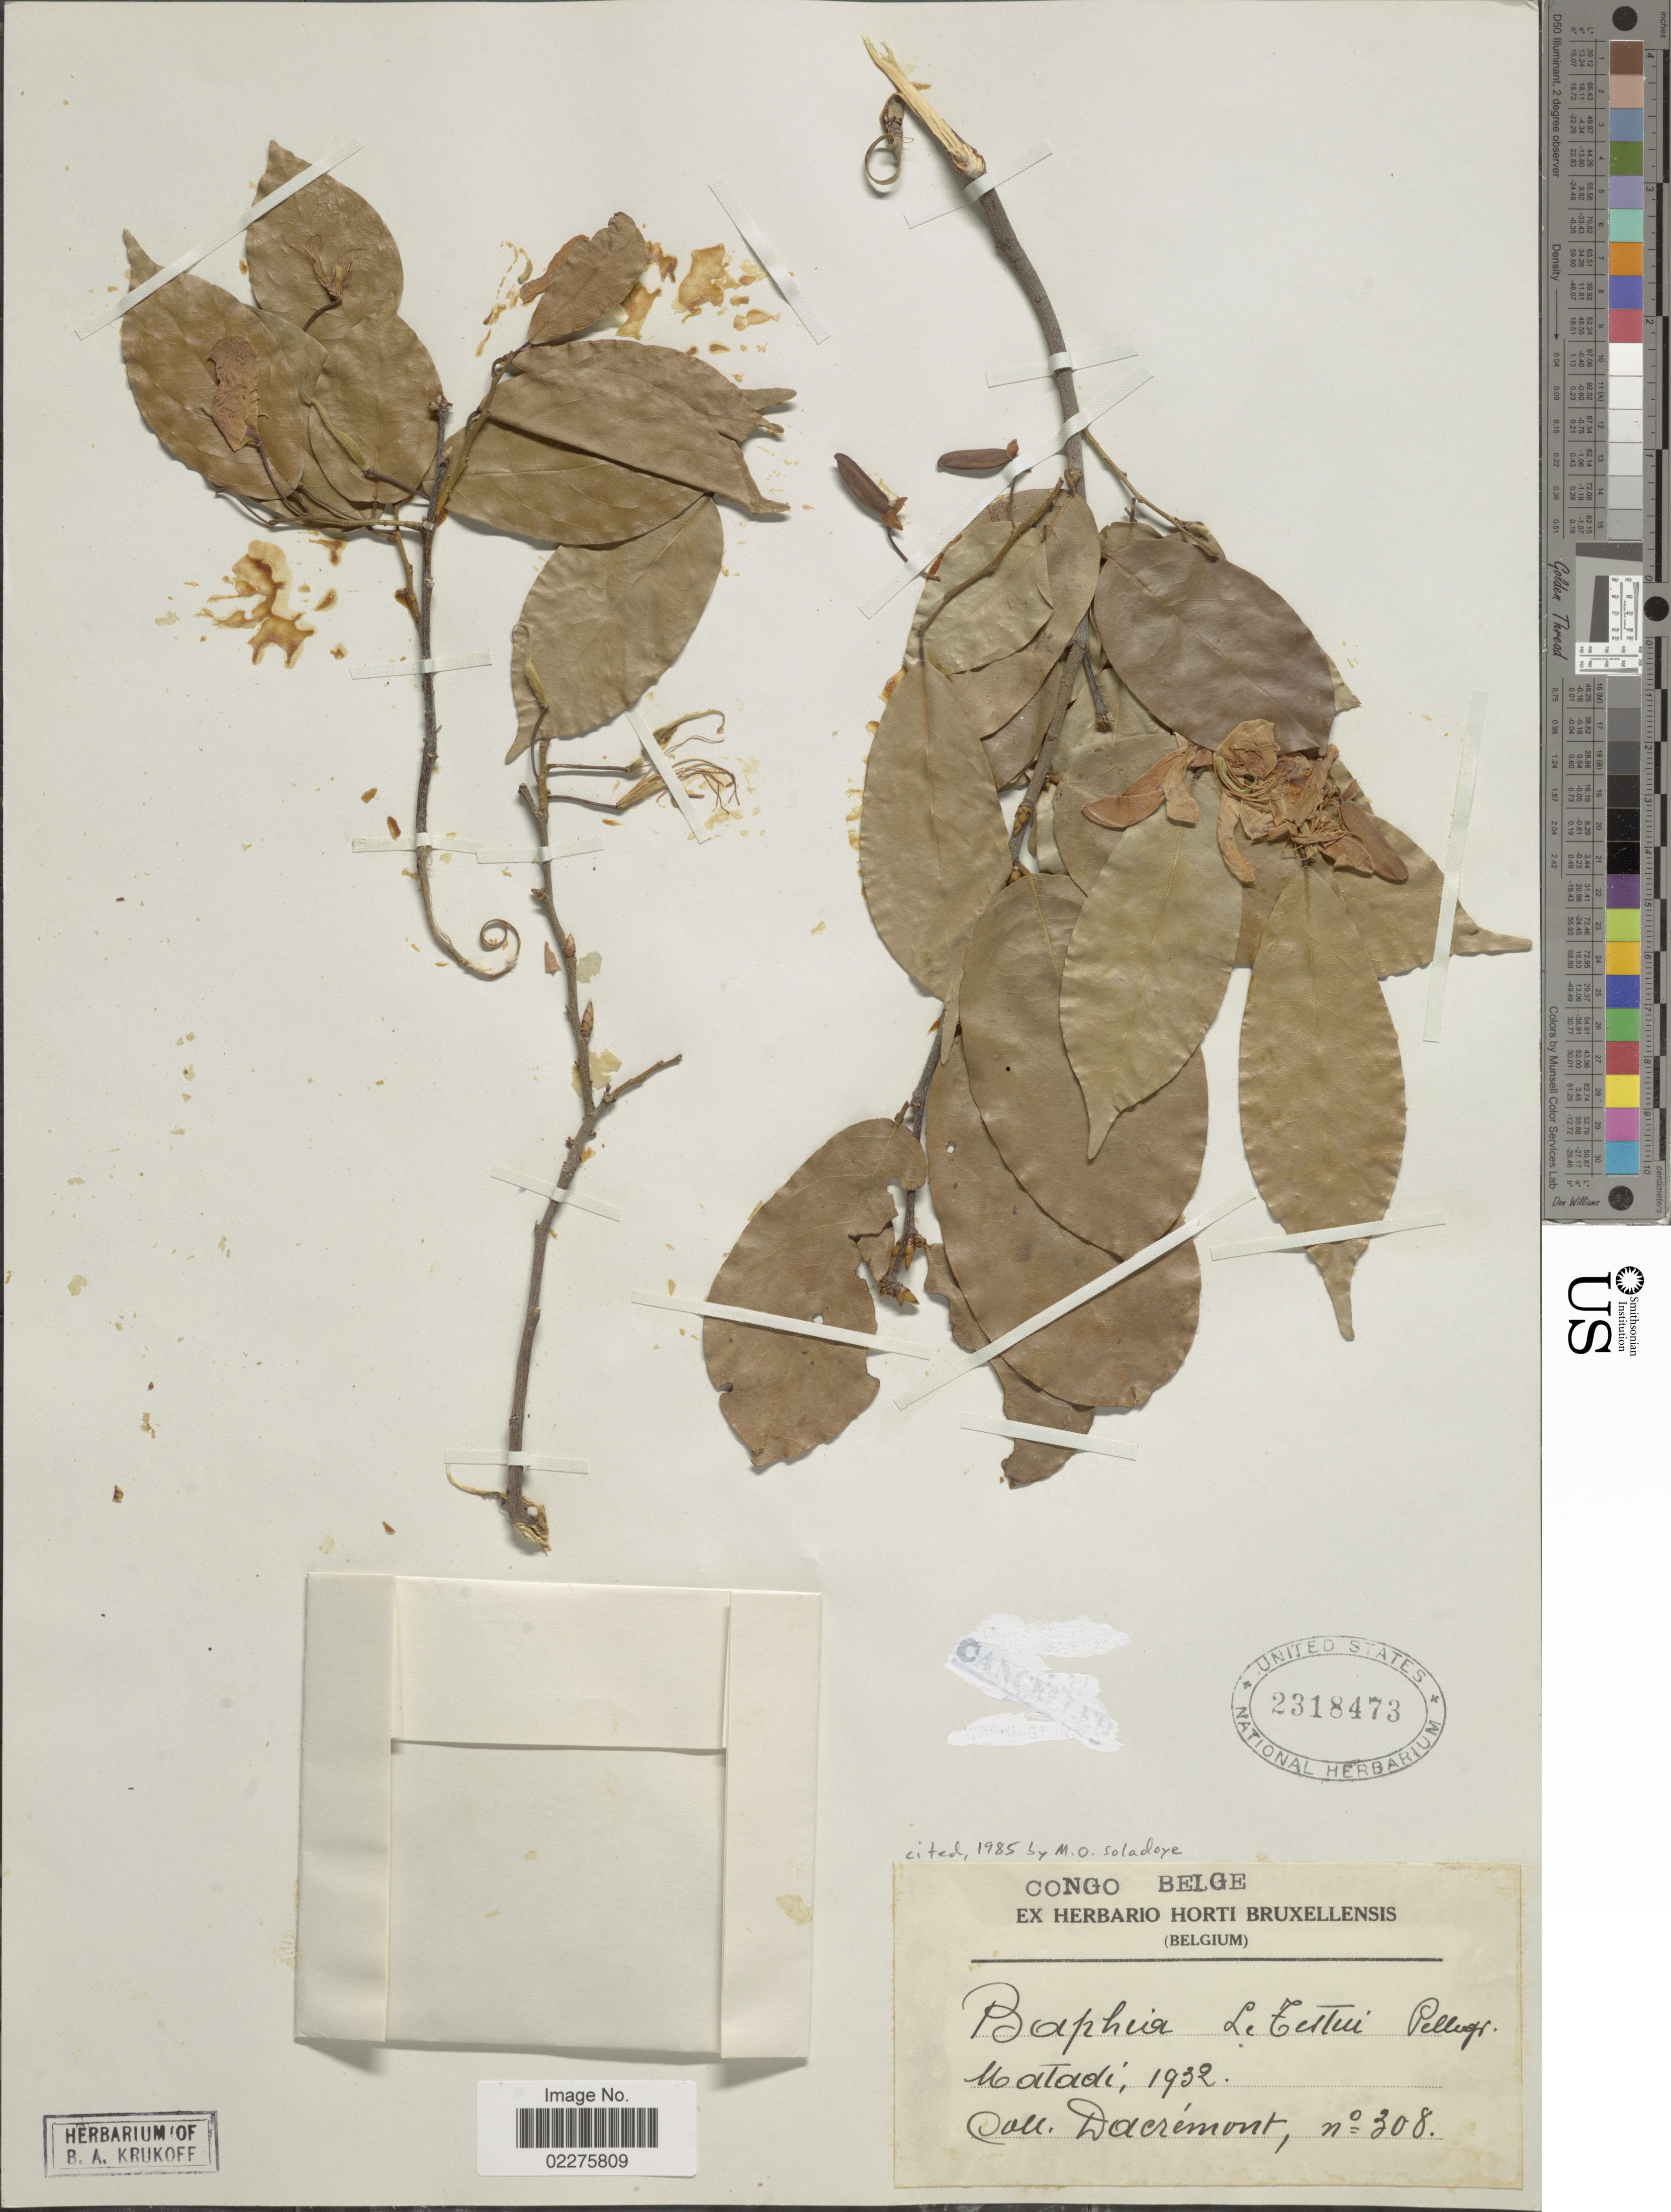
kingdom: Plantae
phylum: Tracheophyta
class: Magnoliopsida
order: Fabales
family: Fabaceae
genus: Baphia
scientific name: Baphia letestui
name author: Pellegr.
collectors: -. Dacremont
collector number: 308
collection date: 1932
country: Congo, Democratic Republic of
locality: Matadi Congo Belge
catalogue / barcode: US 2318473